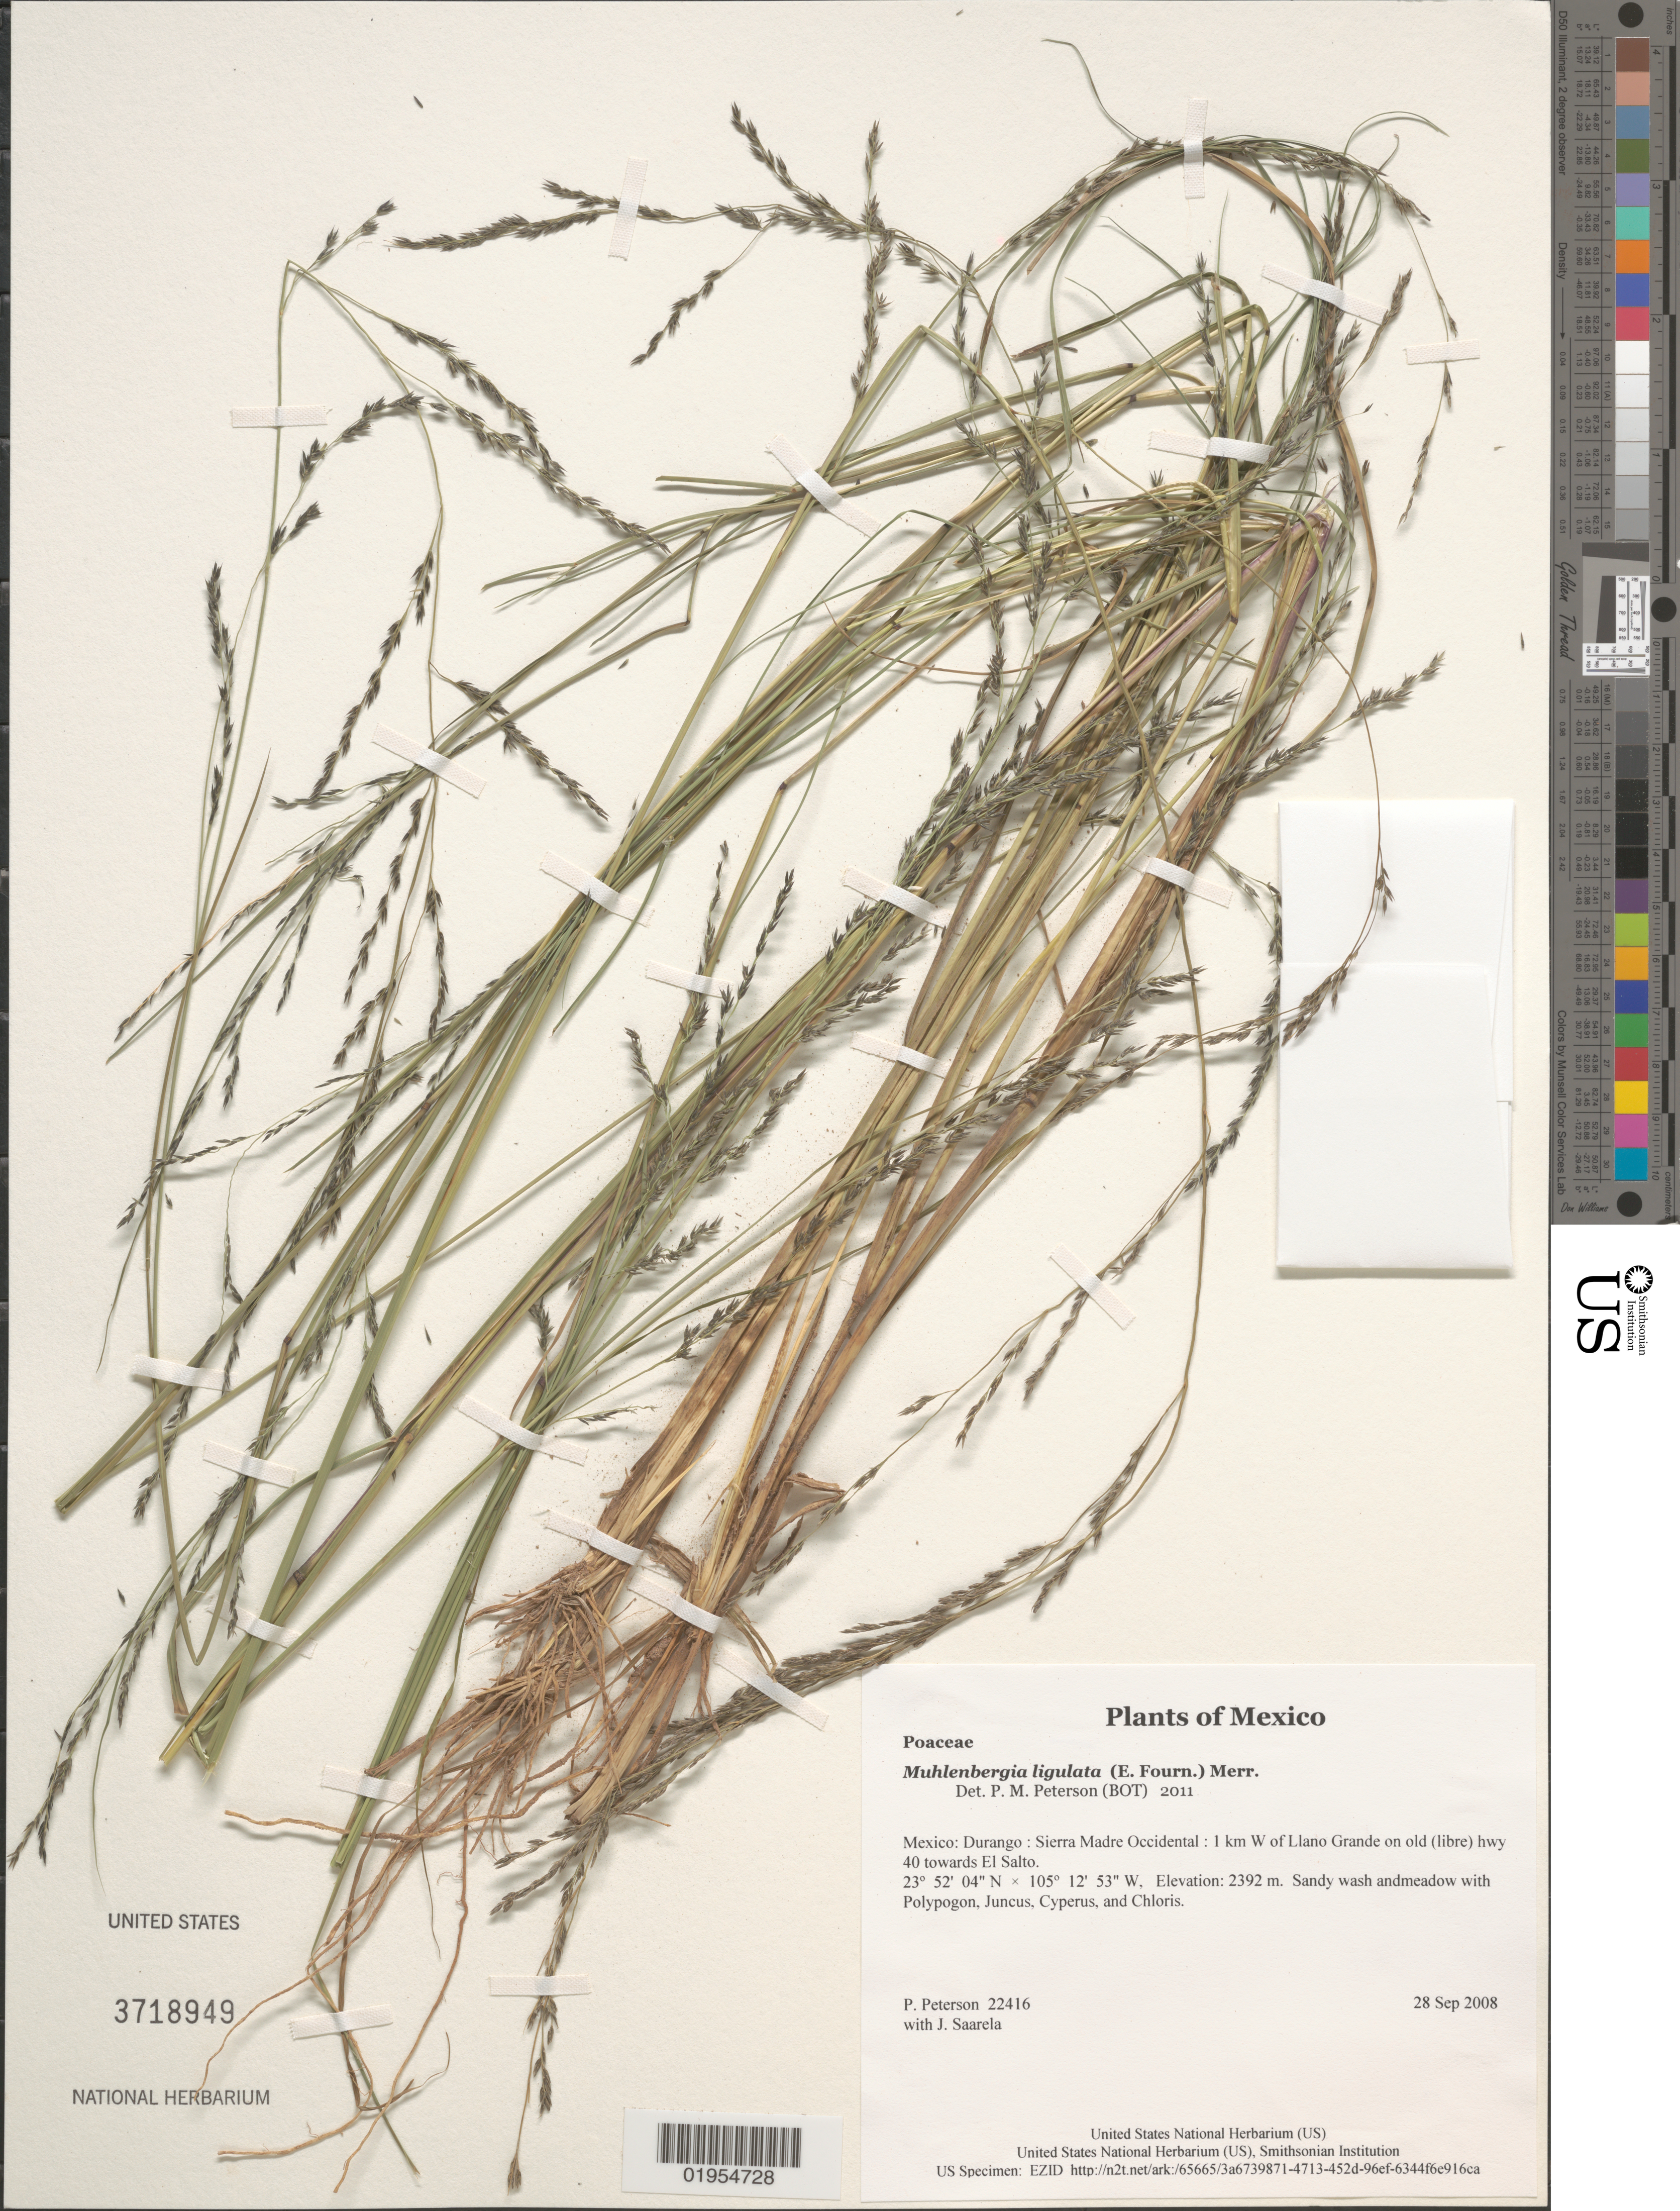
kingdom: Plantae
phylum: Tracheophyta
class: Liliopsida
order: Poales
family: Poaceae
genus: Muhlenbergia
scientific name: Muhlenbergia ligulata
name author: (E. Fourn.) Merr.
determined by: Peterson, Paul M., (BOT), Smithsonian Institution - National Museum of Natural History (UNITED STATES)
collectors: P. M. Peterson & J. Saarela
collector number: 22416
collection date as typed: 28 Sep 2008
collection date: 2008-09-28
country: Mexico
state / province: Durango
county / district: Sierra Madre Occidental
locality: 1 km W of Llano Grande on old (libre) hwy 40 towards El Salto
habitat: Sandy wash andmeadow with Polypogon, Juncus, Cyperus, and Chloris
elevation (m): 2392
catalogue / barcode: US 3718949